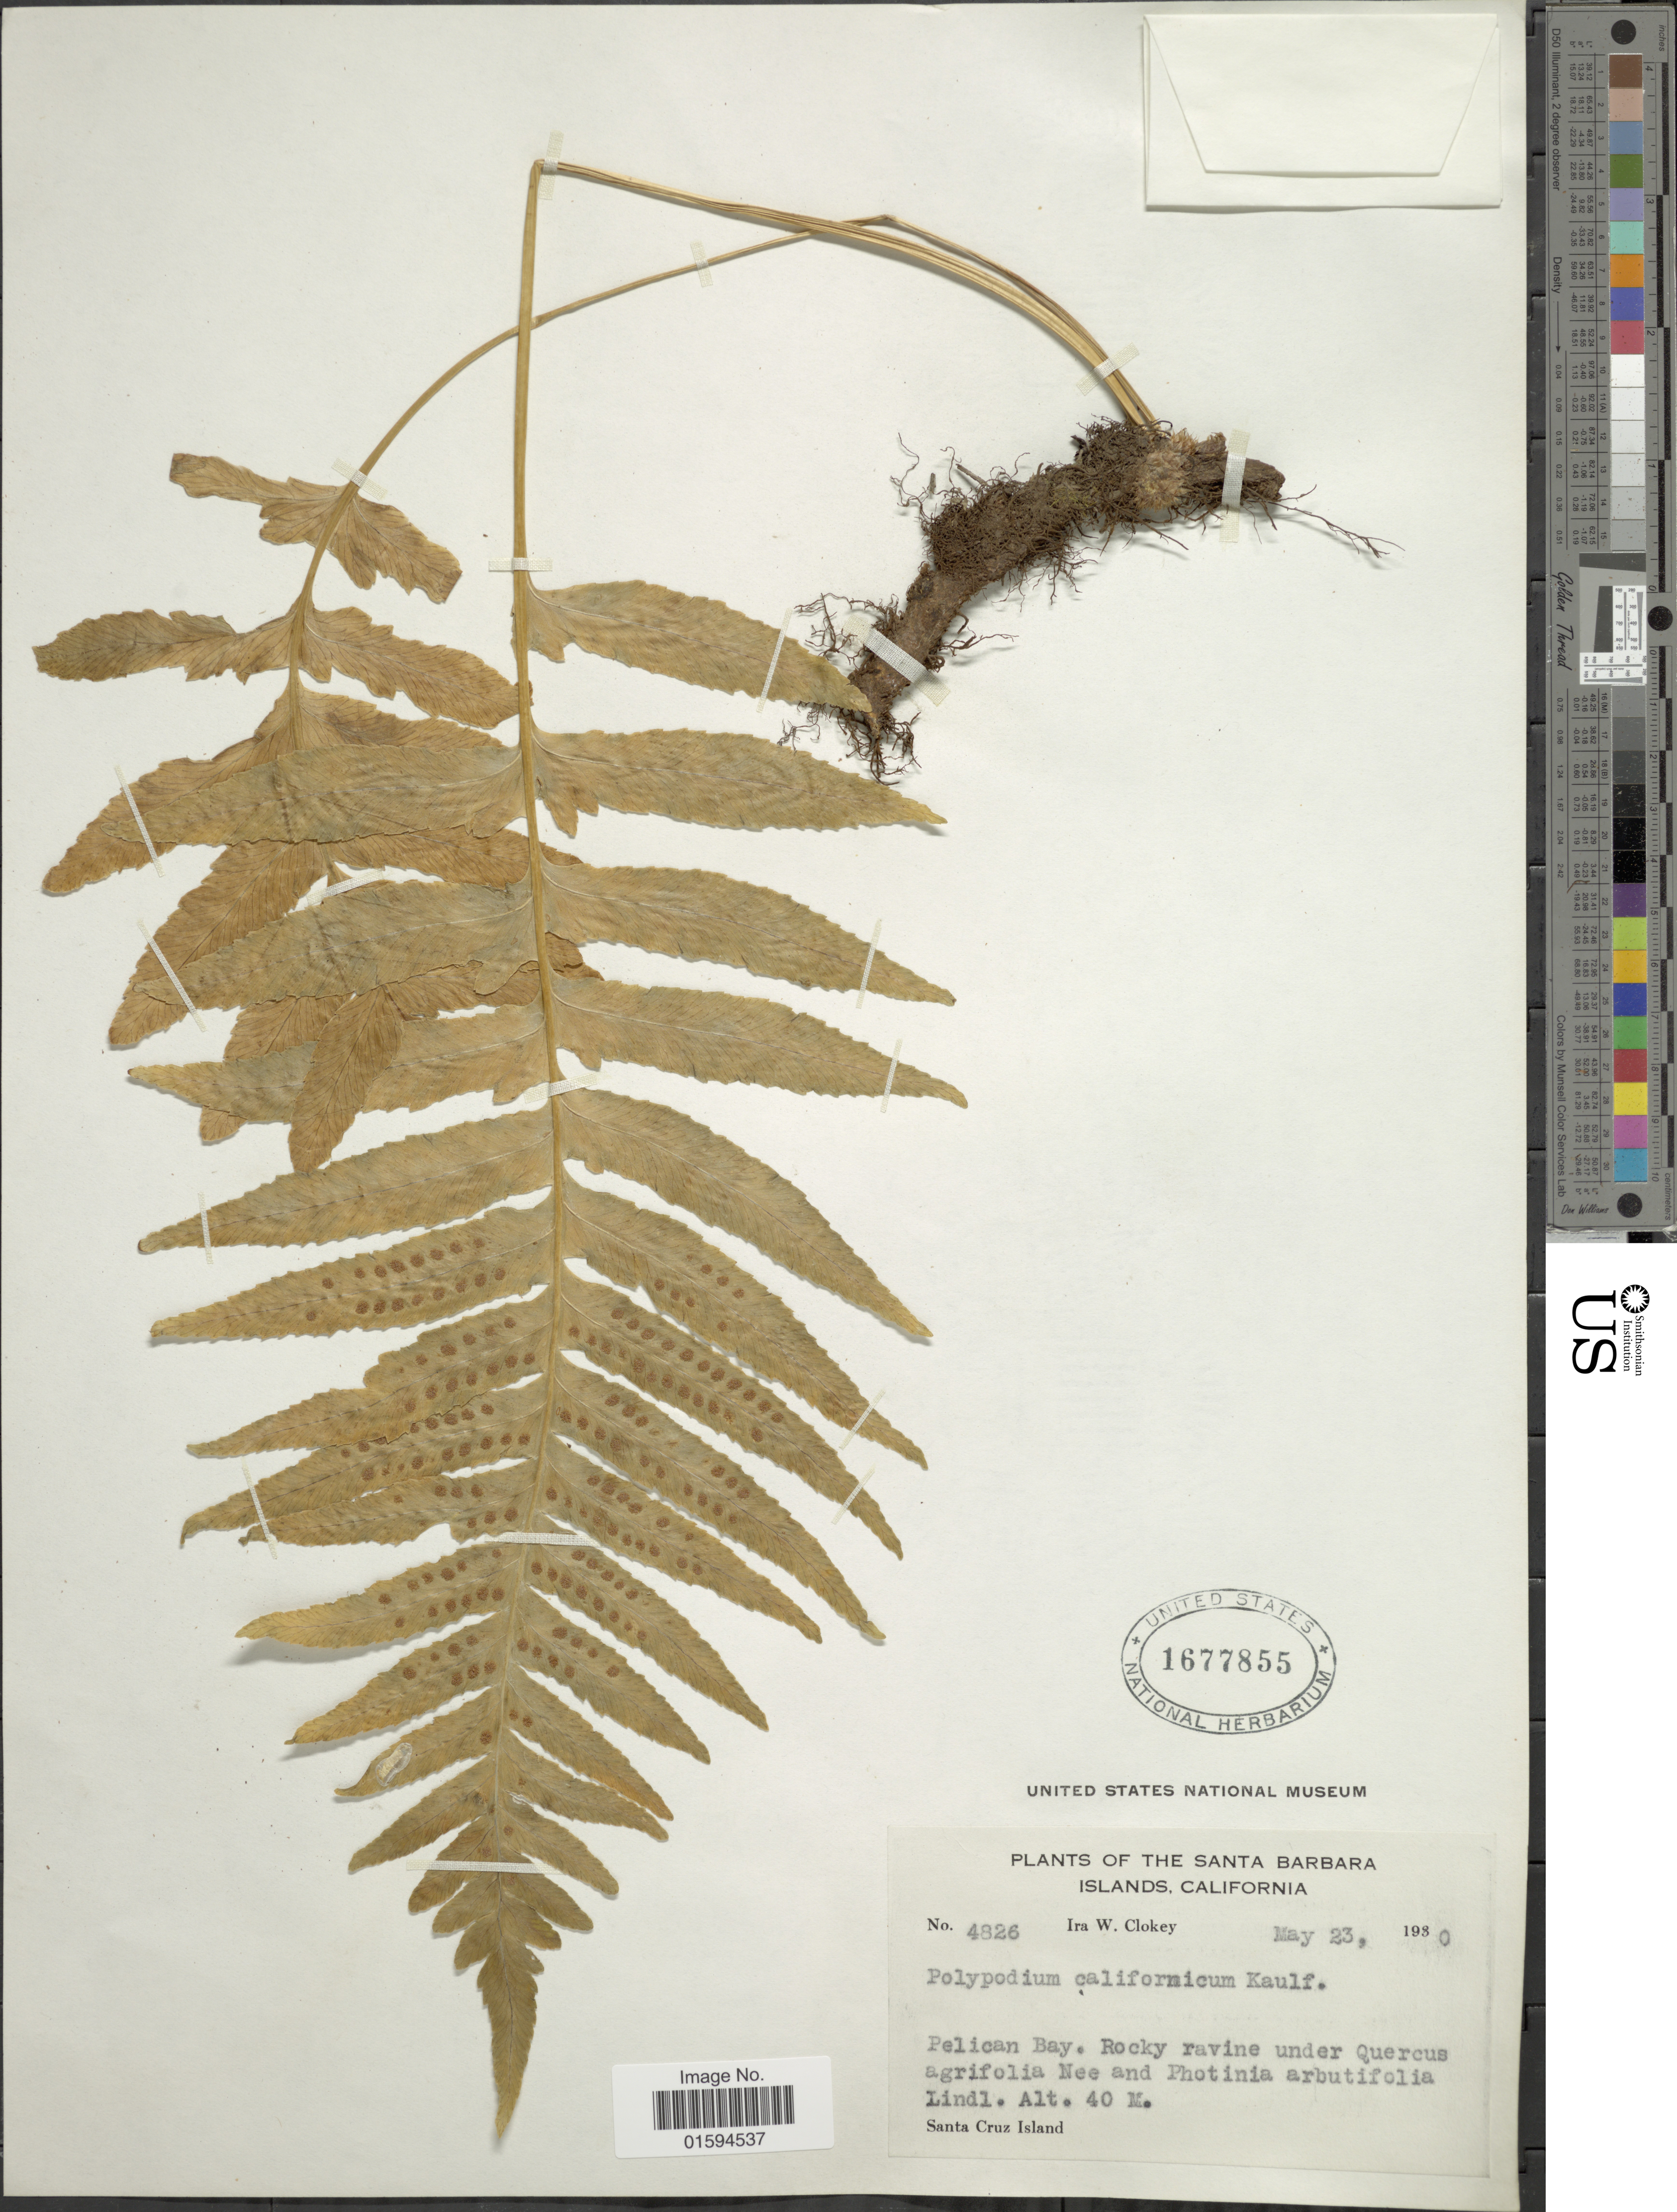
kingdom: Plantae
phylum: Tracheophyta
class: Polypodiopsida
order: Polypodiales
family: Polypodiaceae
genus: Polypodium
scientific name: Polypodium californicum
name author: Kaulf.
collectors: I. W. Clokey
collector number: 4826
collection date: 1930-05-23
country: United States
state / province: California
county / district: Santa Barbara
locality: The Santa Barbara Island, Pelican Bay, Santa Cruz Island.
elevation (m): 40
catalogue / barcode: US 1677855